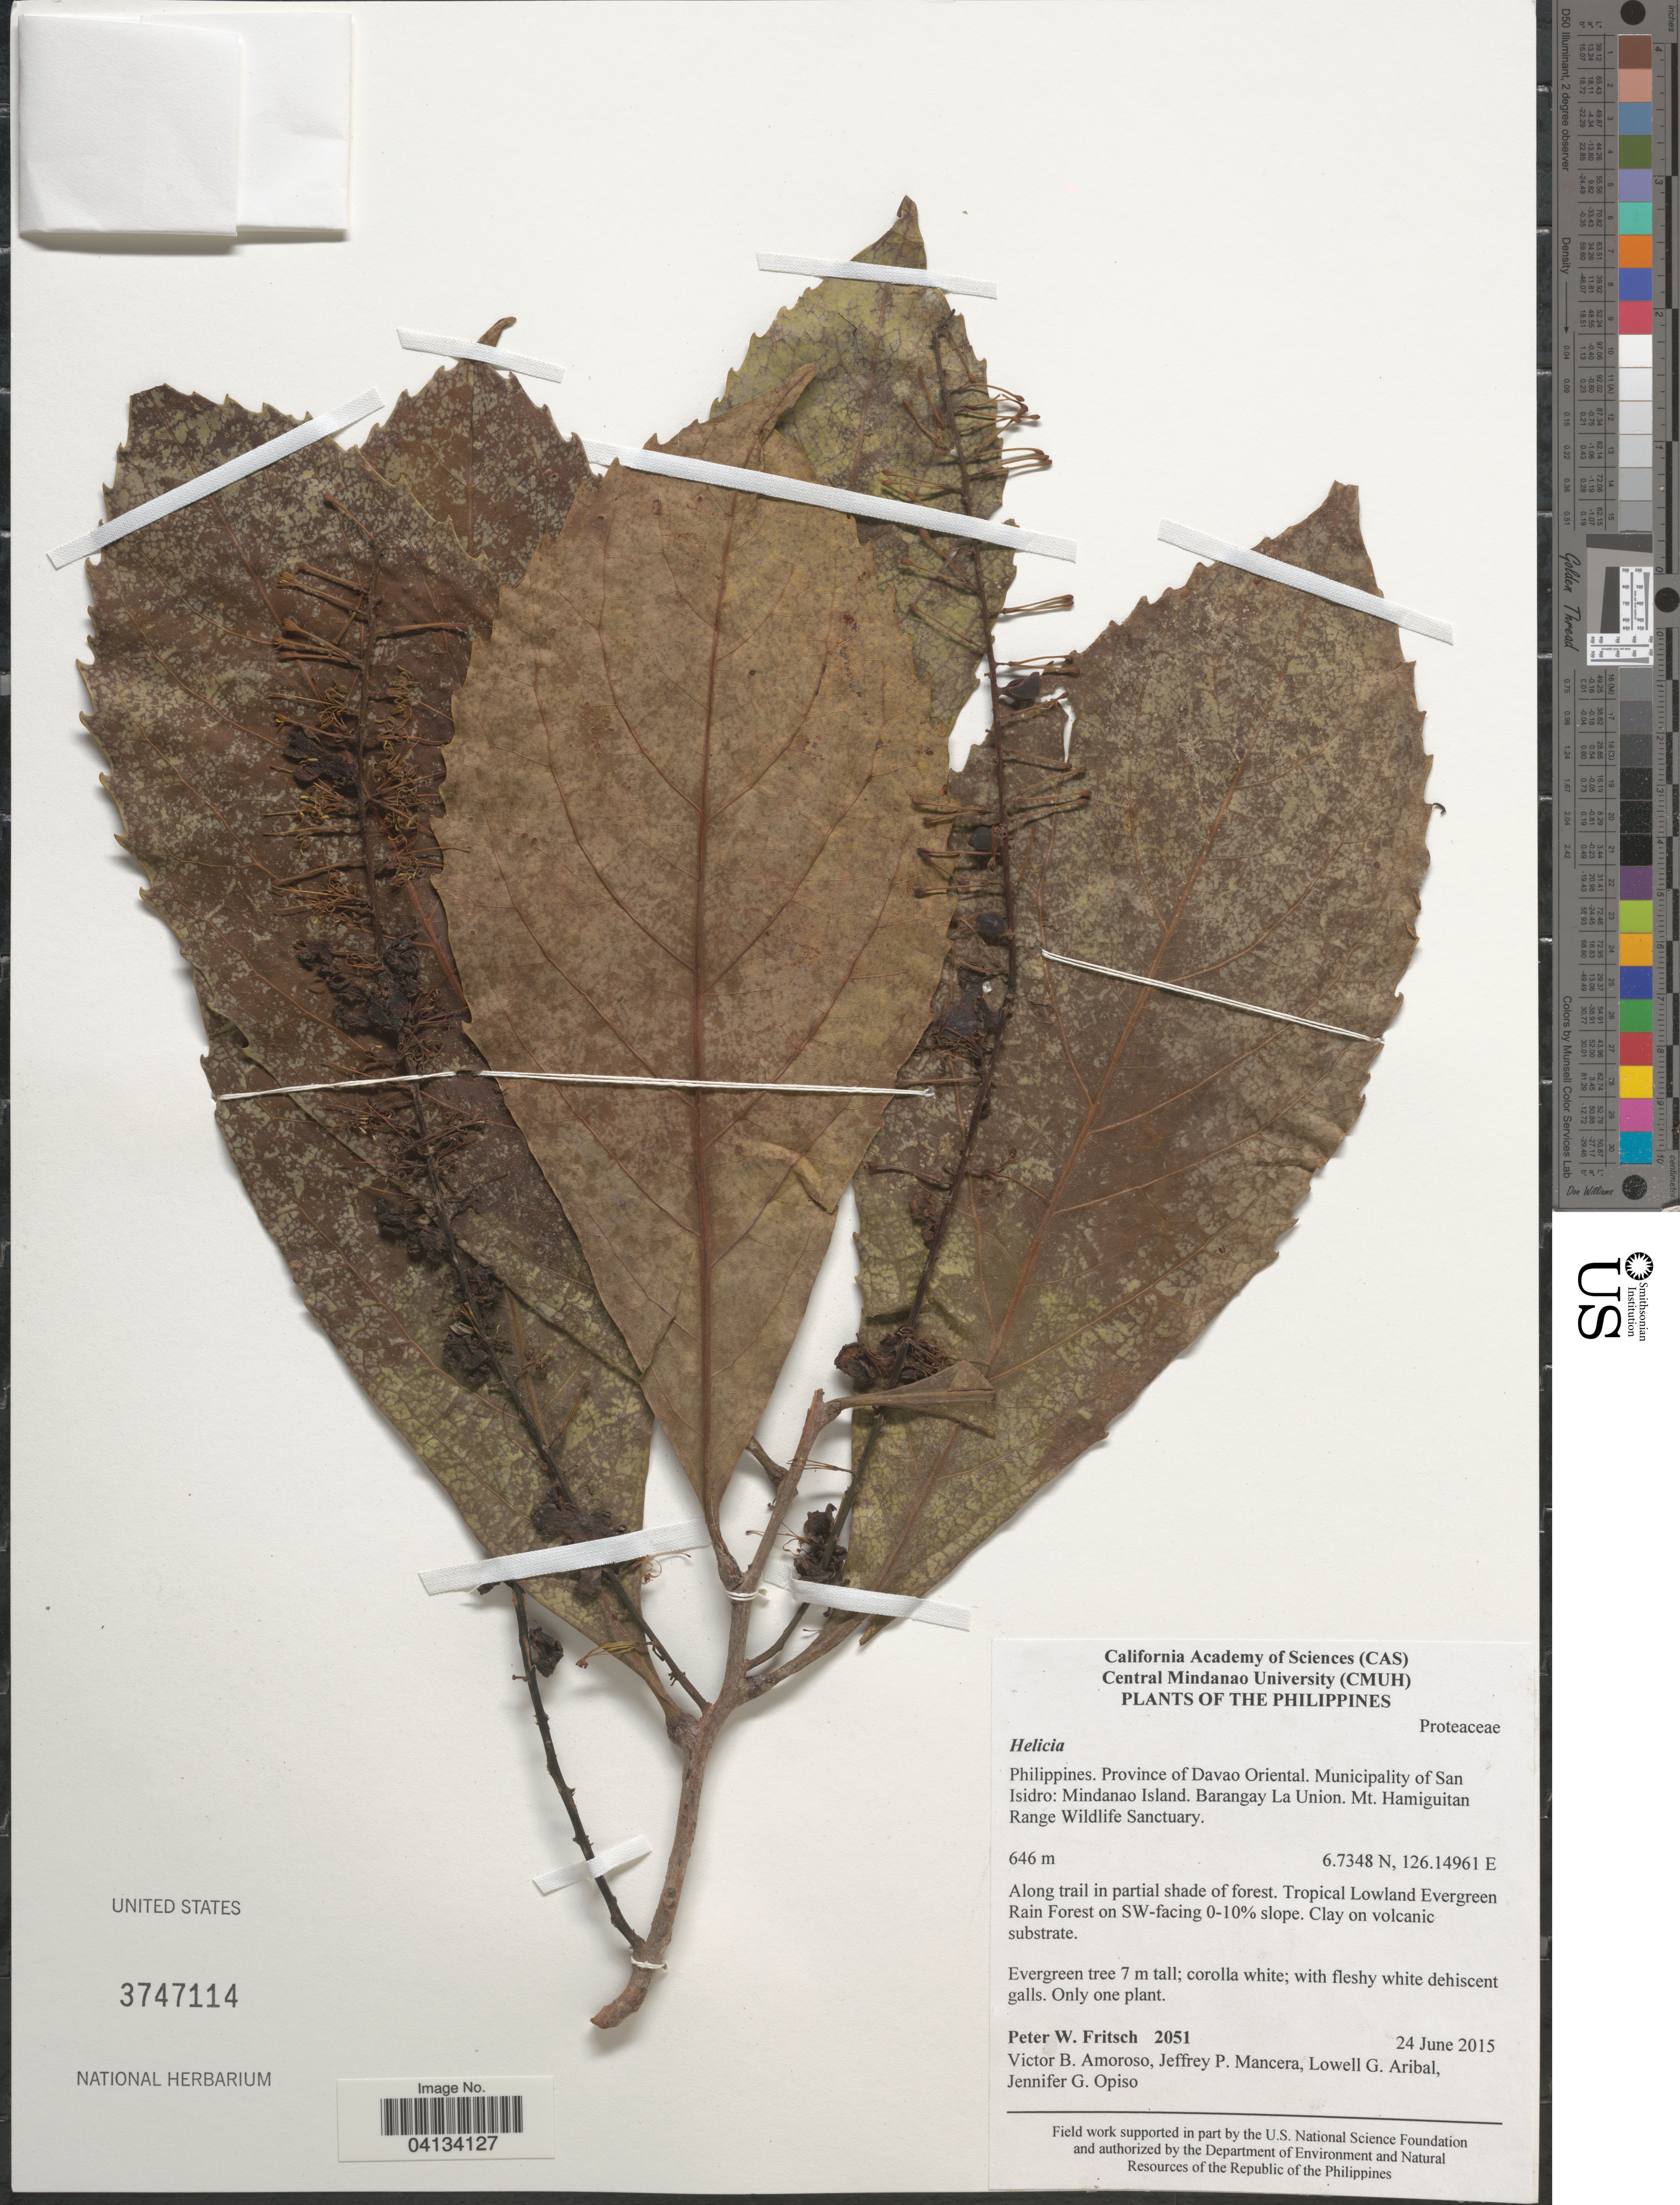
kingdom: Plantae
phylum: Tracheophyta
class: Magnoliopsida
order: Proteales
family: Proteaceae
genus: Helicia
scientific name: Helicia sp.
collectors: P. W. Fritsch, V. Amoroso, J. Mancera, L. Aribal & J. Opiso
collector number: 2051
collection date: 2015-06-24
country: Philippines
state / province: Davao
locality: Province of Davao Oriental. Municipality of San Isidro: Mindanao Island. Barangay La Union. Mt. Hamiguitan Range Wildlife Sanctuary. Tropical Lowland Evergreen Rain Forest on SW-facing 0-10% slope.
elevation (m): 646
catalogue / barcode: US 3747114